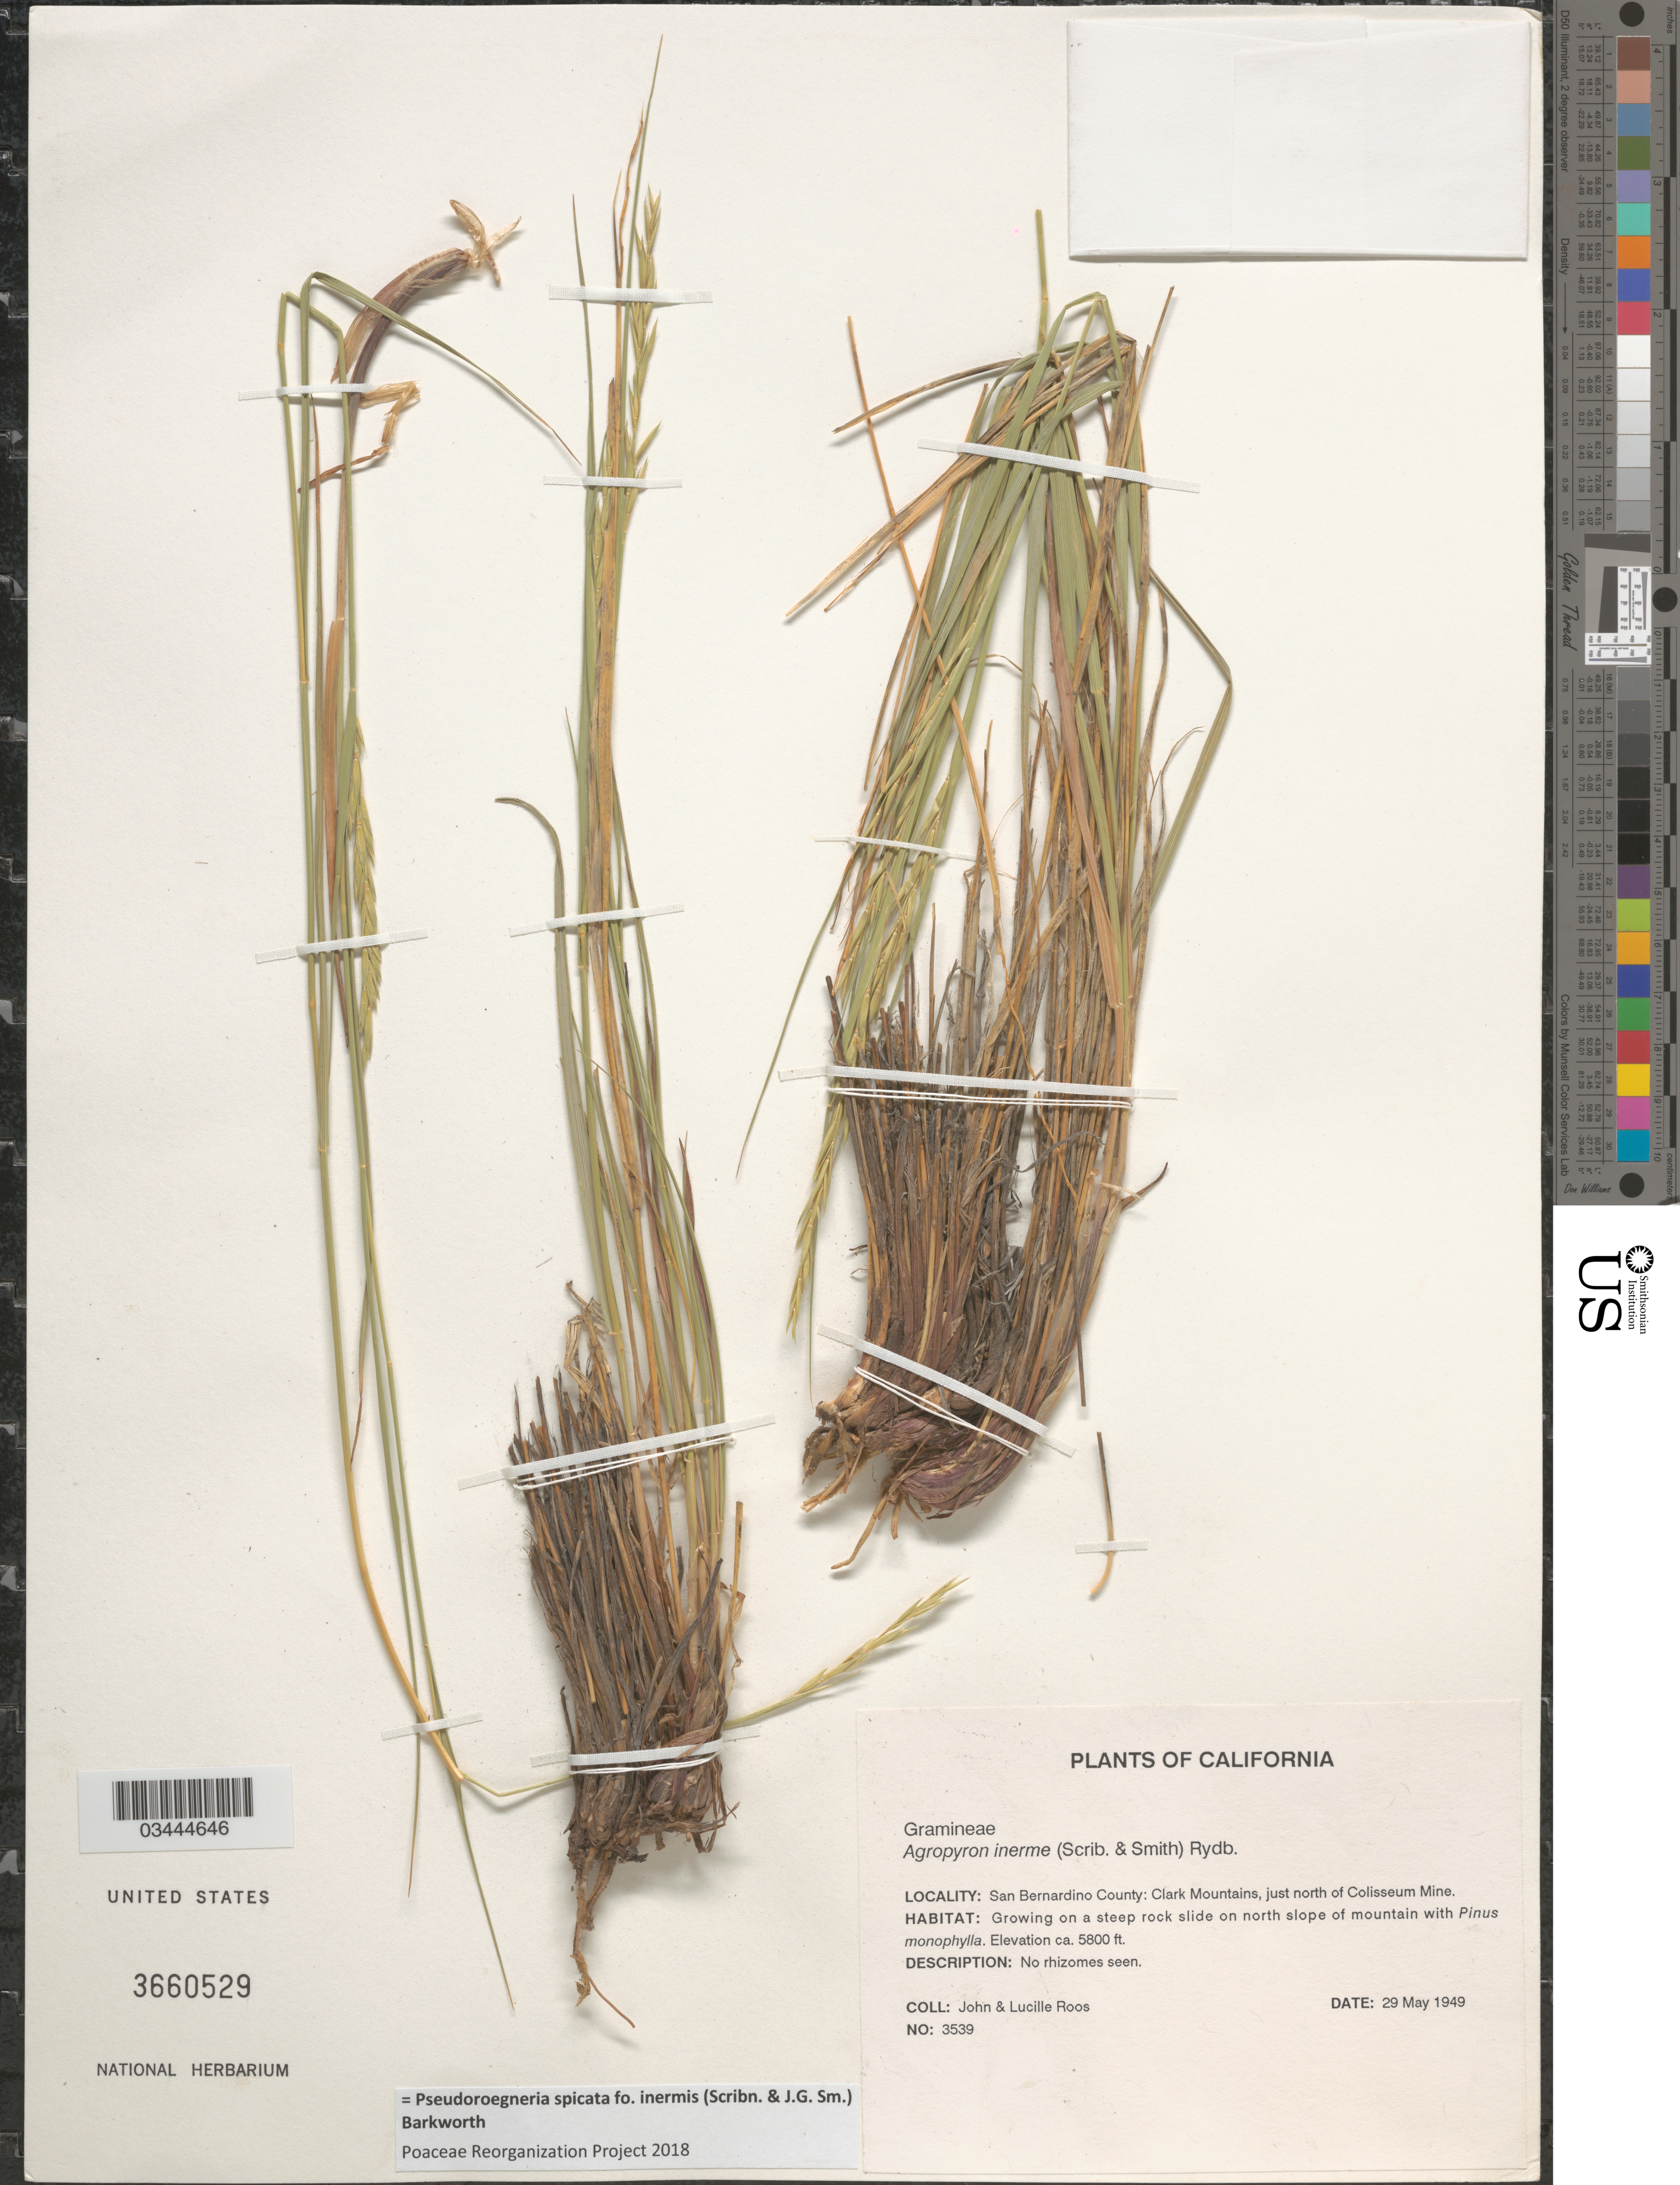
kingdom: Plantae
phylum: Tracheophyta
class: Liliopsida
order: Poales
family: Poaceae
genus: Pseudoroegneria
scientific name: Pseudoroegneria spicata f. inermis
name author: (Scribn. & J.G. Sm.) Barkworth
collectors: J. C. Roos & L. Roos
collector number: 3539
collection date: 1949-05-29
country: United States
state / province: California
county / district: San Bernardino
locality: San Bernardino County: Clark Mountains, just north of Colisseum Mine.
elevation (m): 1768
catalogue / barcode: US 3660529